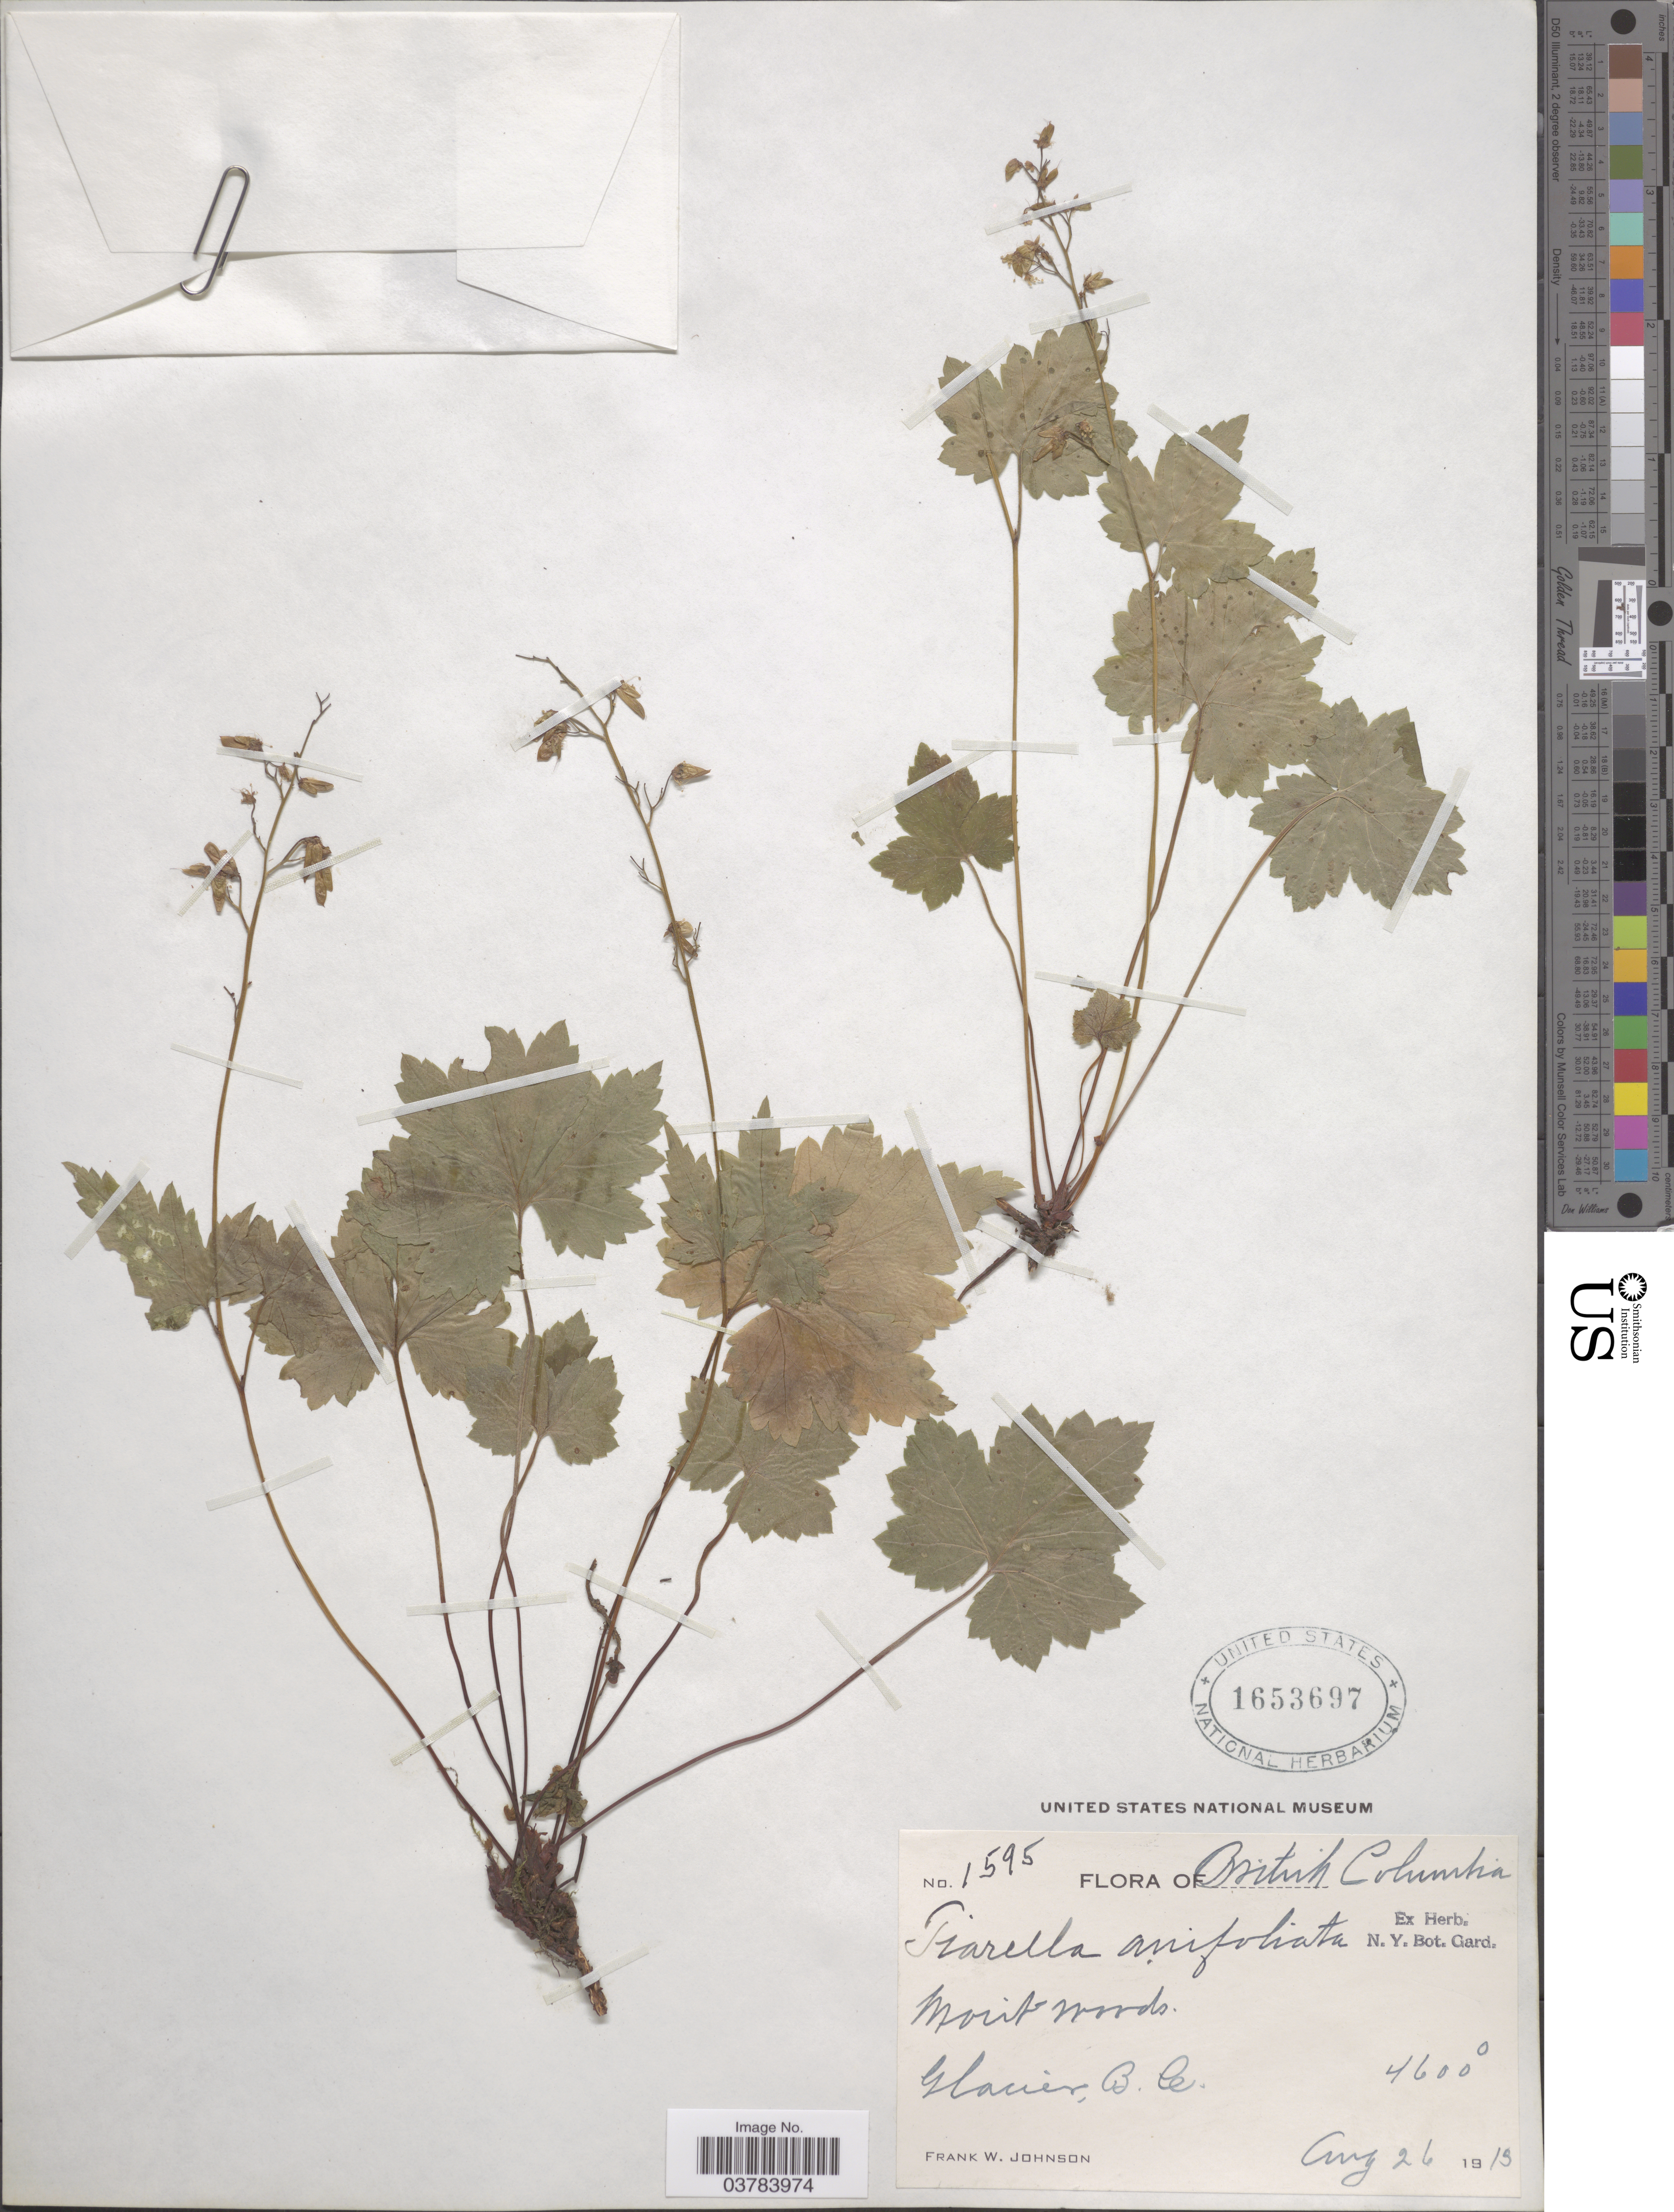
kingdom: Plantae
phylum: Tracheophyta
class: Magnoliopsida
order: Saxifragales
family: Saxifragaceae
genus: Tiarella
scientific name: Tiarella unifoliata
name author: Hook.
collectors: F. W. Johnson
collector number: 1595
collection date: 1913-08-26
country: Canada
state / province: British Columbia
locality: Glacier.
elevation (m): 1402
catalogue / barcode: US 1653697